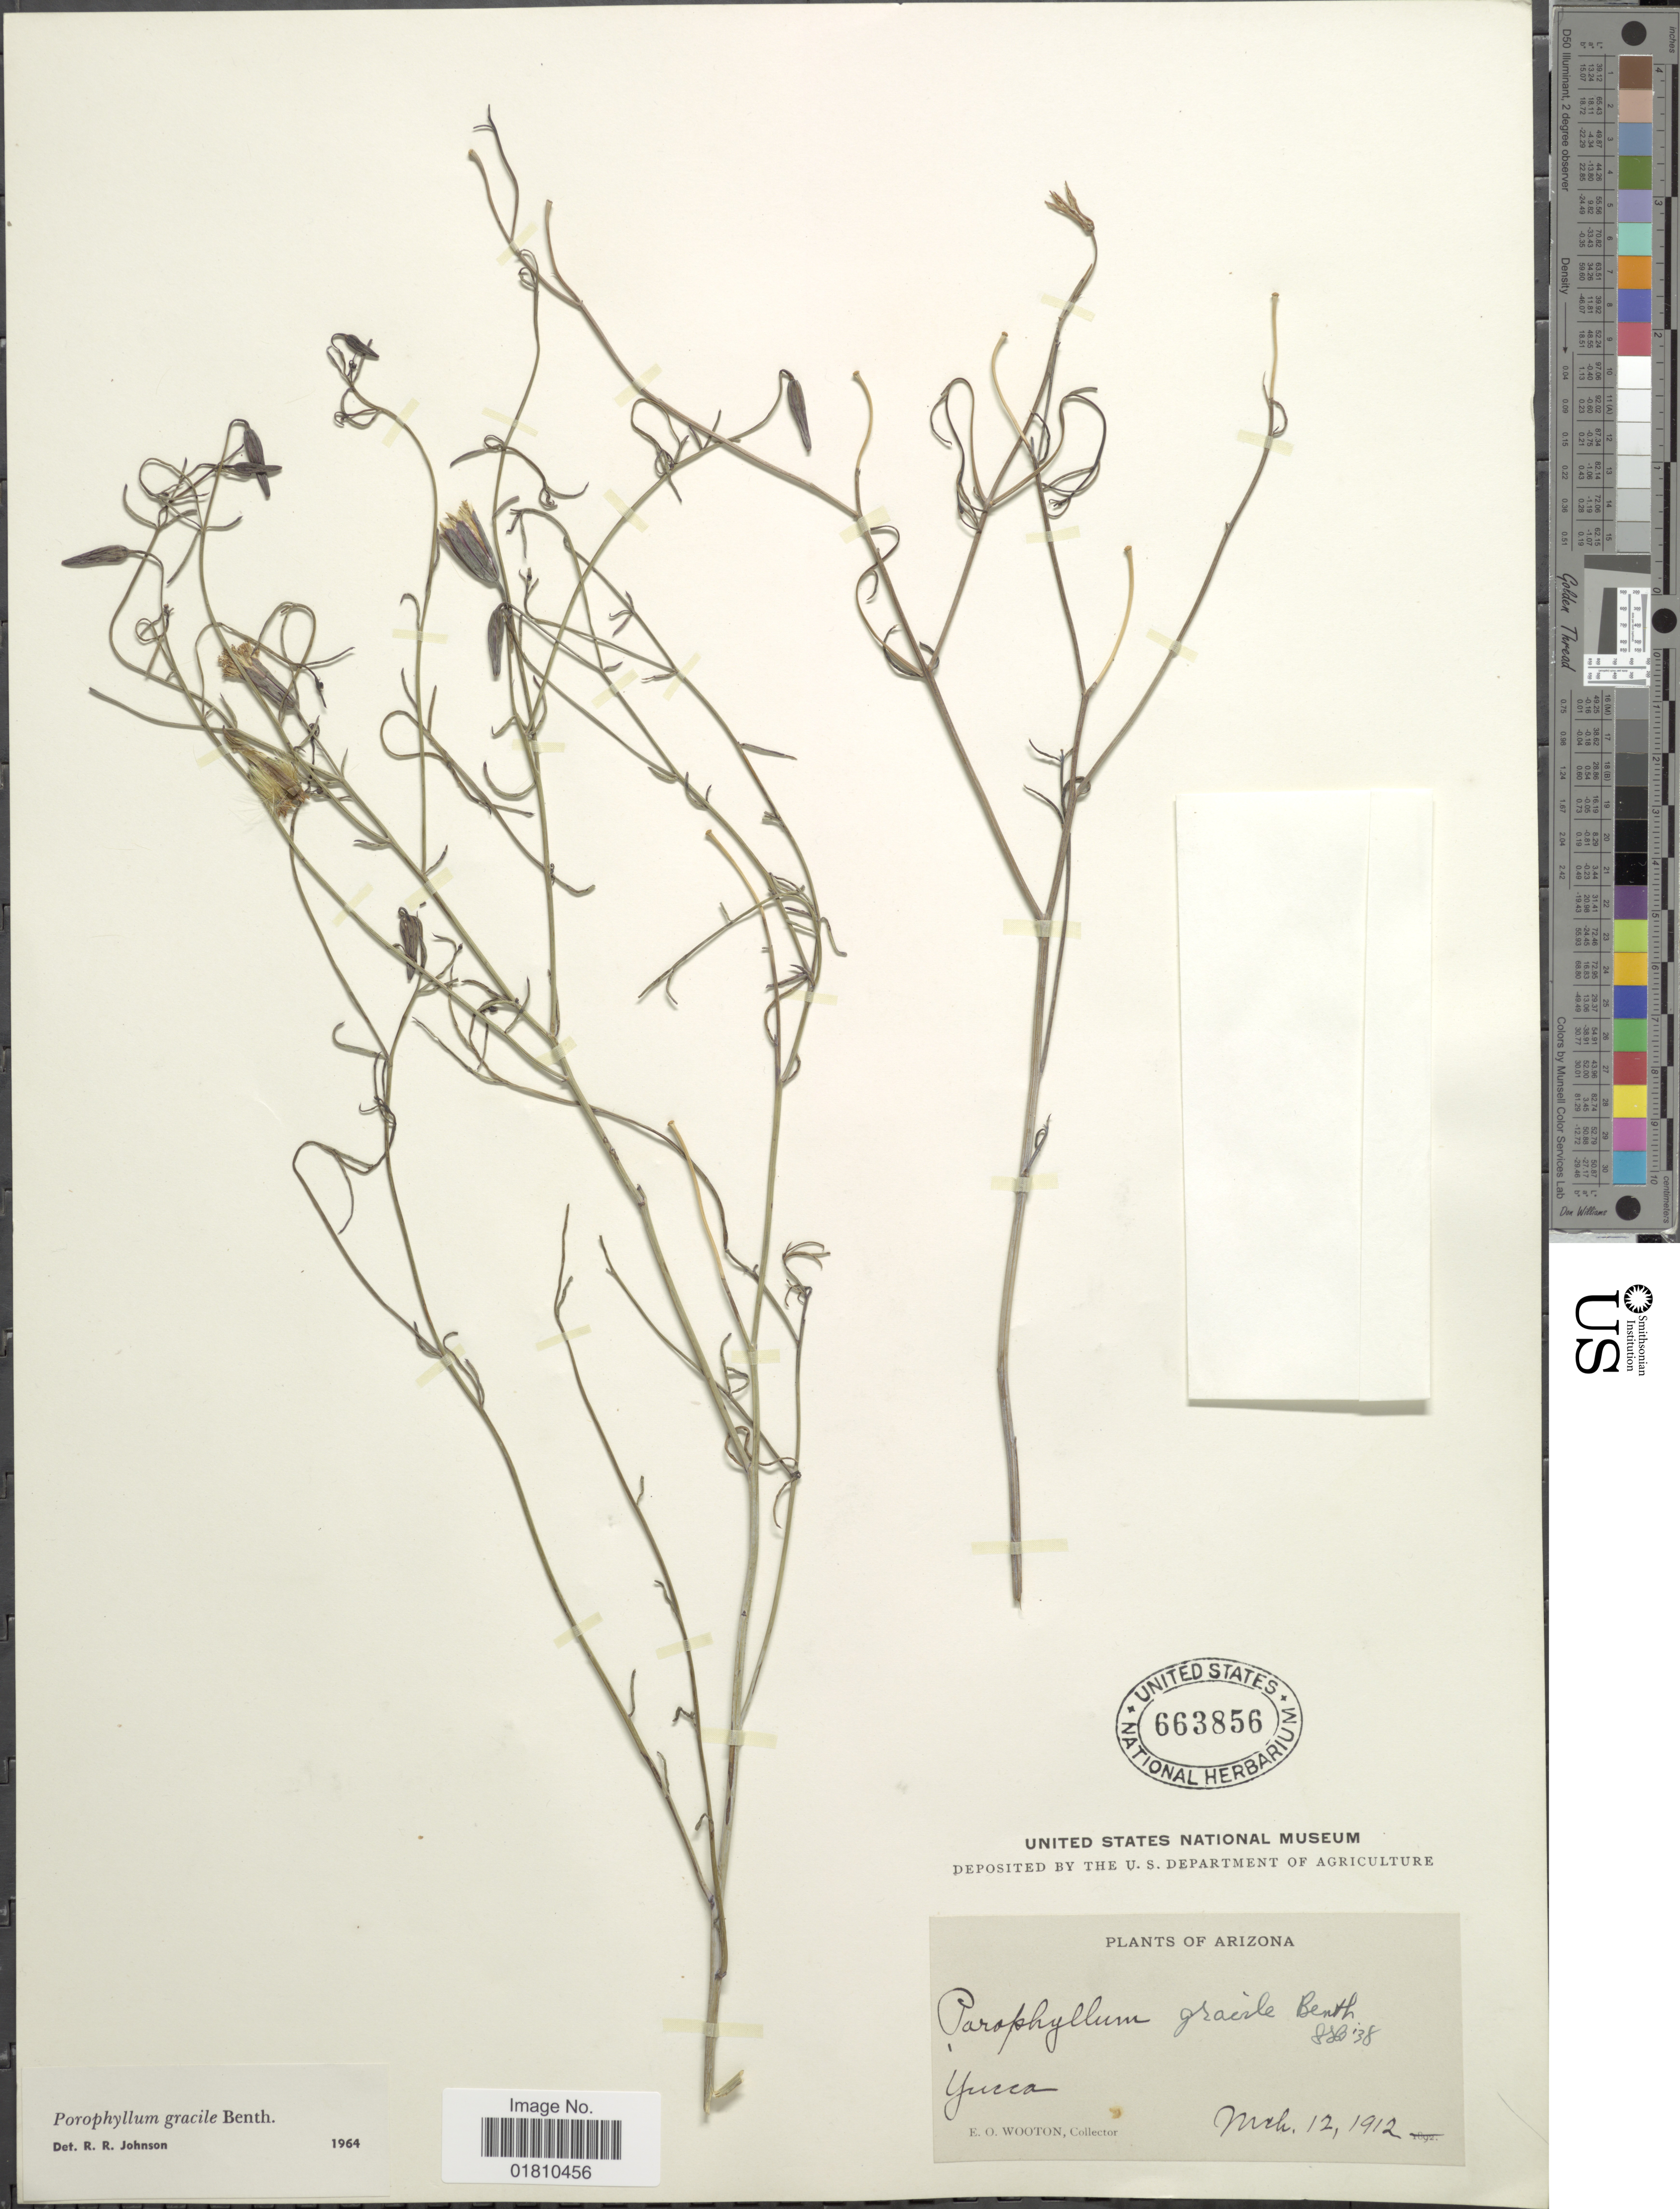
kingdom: Plantae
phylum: Tracheophyta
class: Magnoliopsida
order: Asterales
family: Asteraceae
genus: Porophyllum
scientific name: Porophyllum gracile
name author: Benth.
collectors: E. O. Wooton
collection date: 1912-03-12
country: United States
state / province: Arizona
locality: Yuca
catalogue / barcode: US 663856